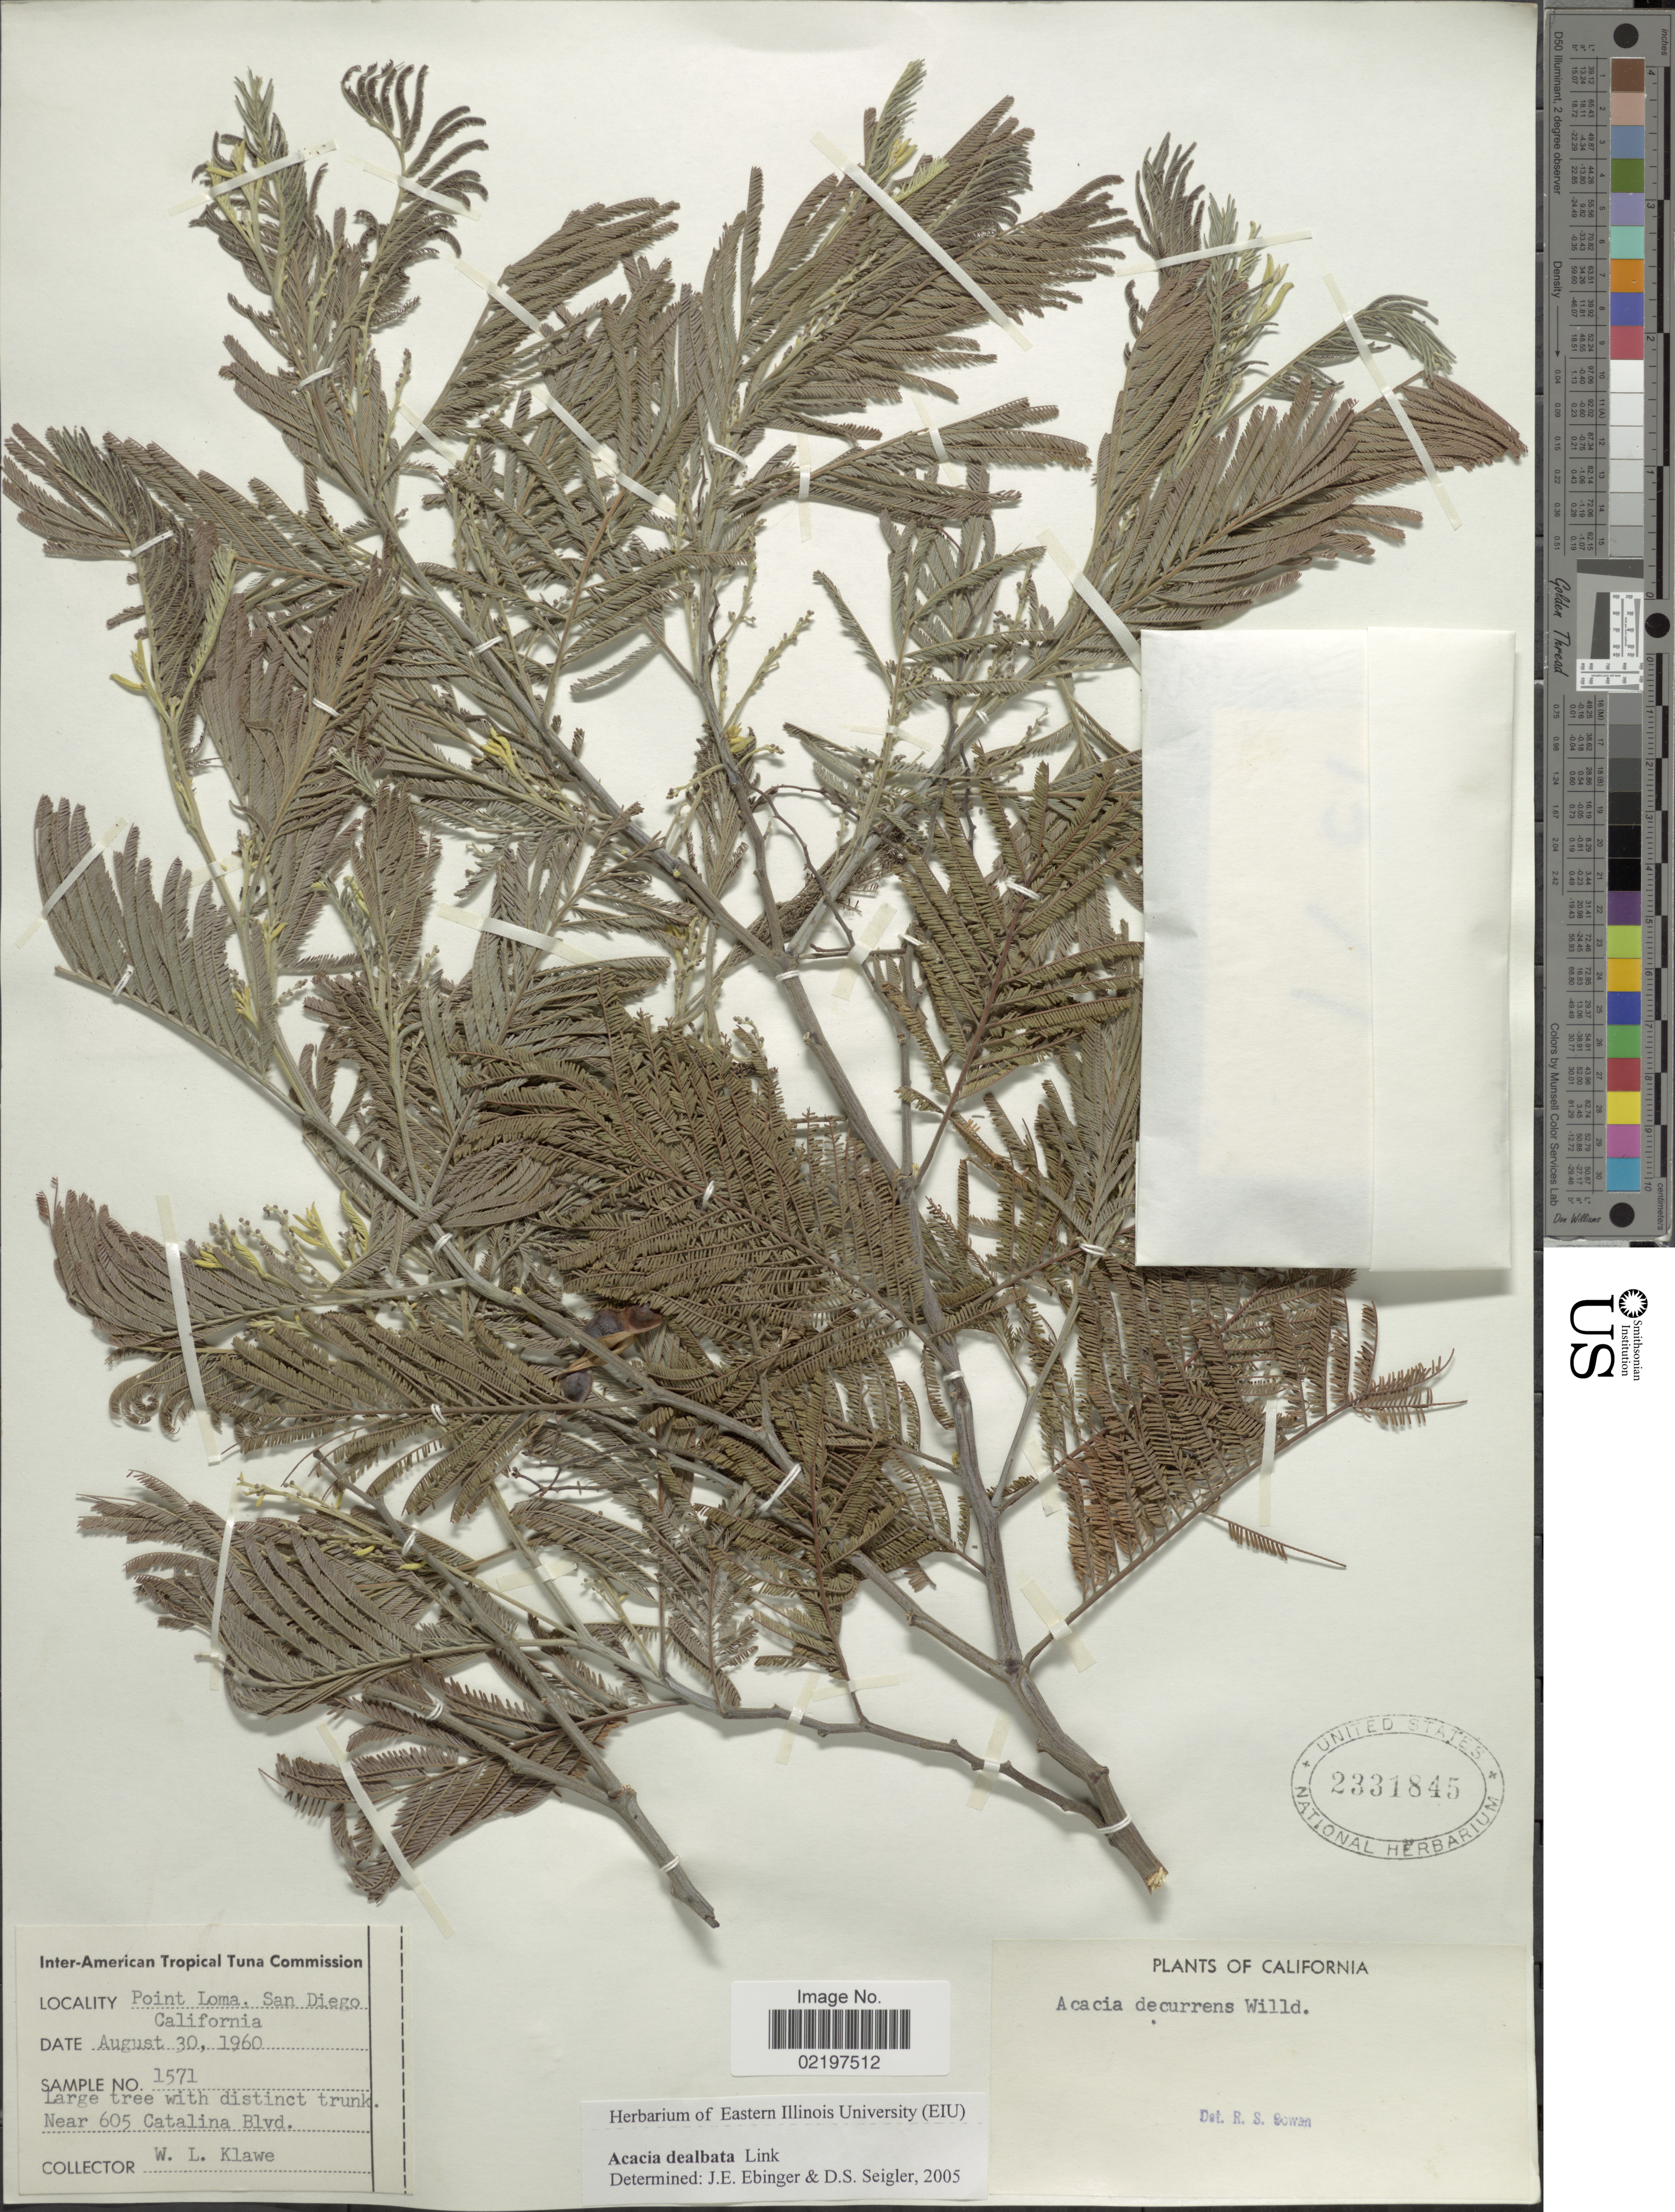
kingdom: Plantae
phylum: Tracheophyta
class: Magnoliopsida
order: Fabales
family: Fabaceae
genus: Acacia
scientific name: Acacia dealbata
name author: Link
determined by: Ebinger, J. E.; Seigler, David S.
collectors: W. Klawe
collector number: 1571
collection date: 1960-08-30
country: United States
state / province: California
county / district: San Diego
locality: Point Loma, San Diego, near 605 Catalina Blvd.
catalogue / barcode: US 2331845